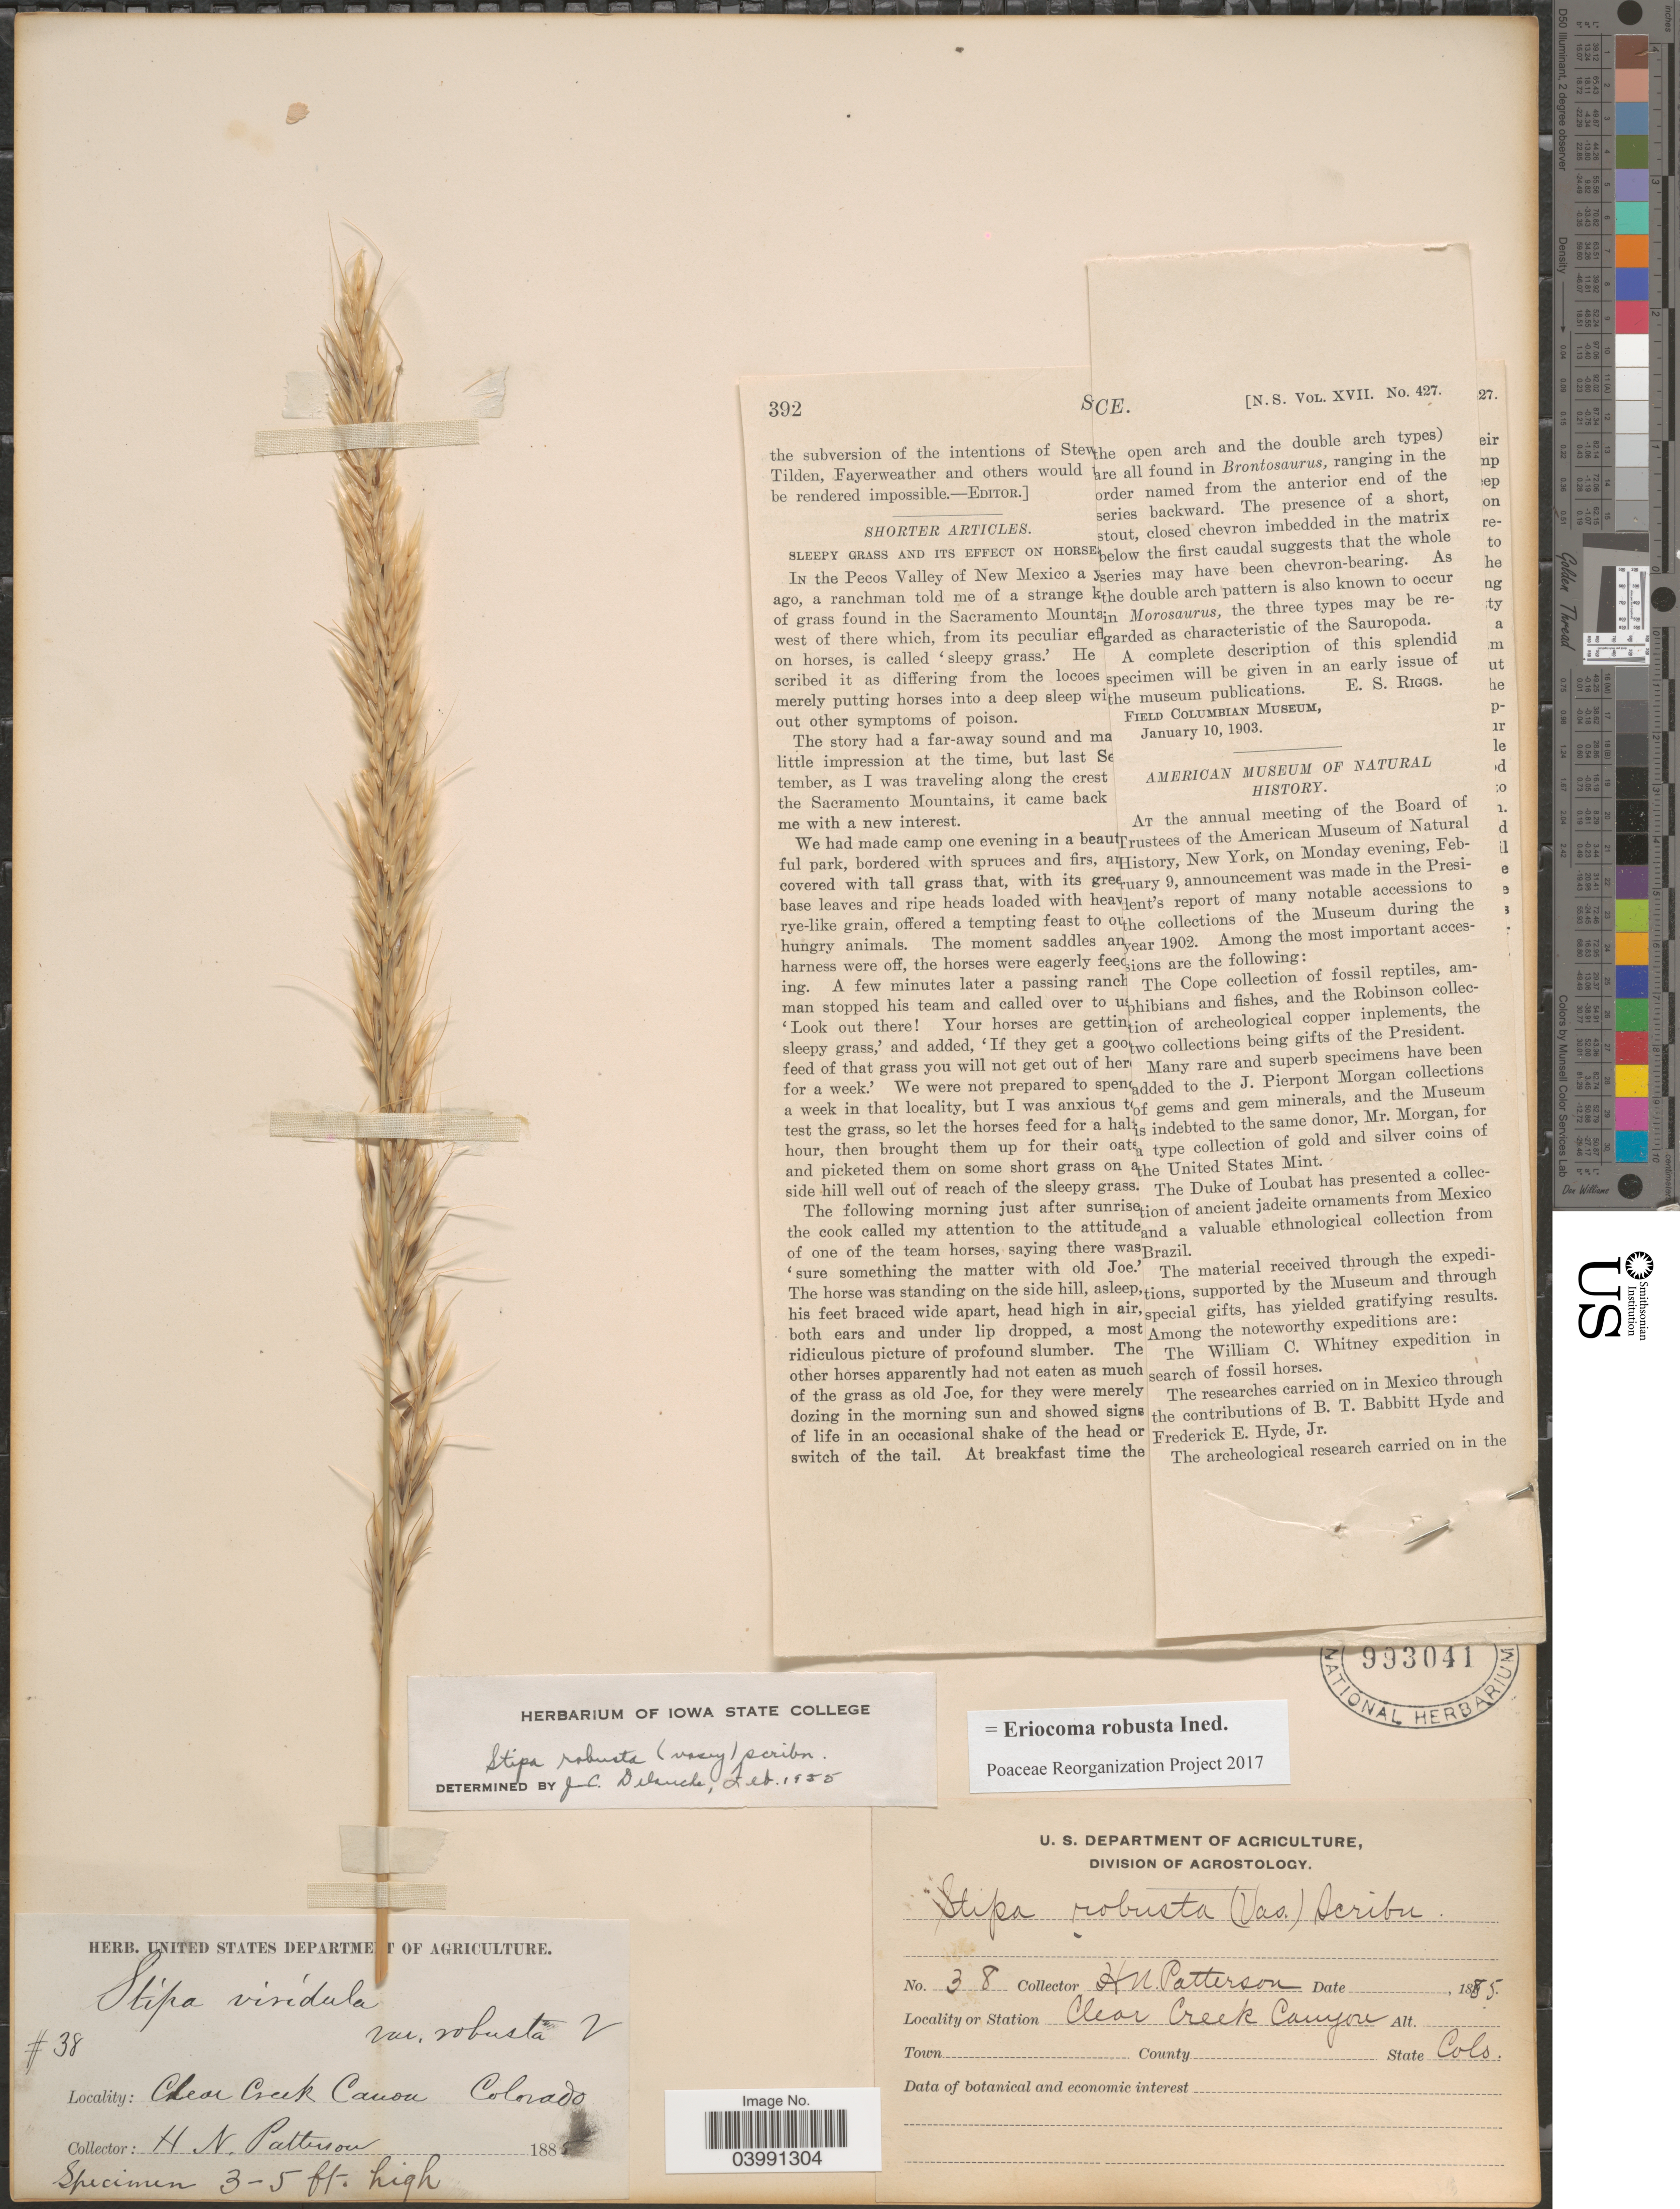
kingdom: Plantae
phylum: Tracheophyta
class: Liliopsida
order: Poales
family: Poaceae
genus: Eriocoma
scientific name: Eriocoma robusta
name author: (Vasey) Romasch.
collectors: H. N. Patterson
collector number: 38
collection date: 1885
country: United States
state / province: Colorado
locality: Station Clear Creek Canyon.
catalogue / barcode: US 993041